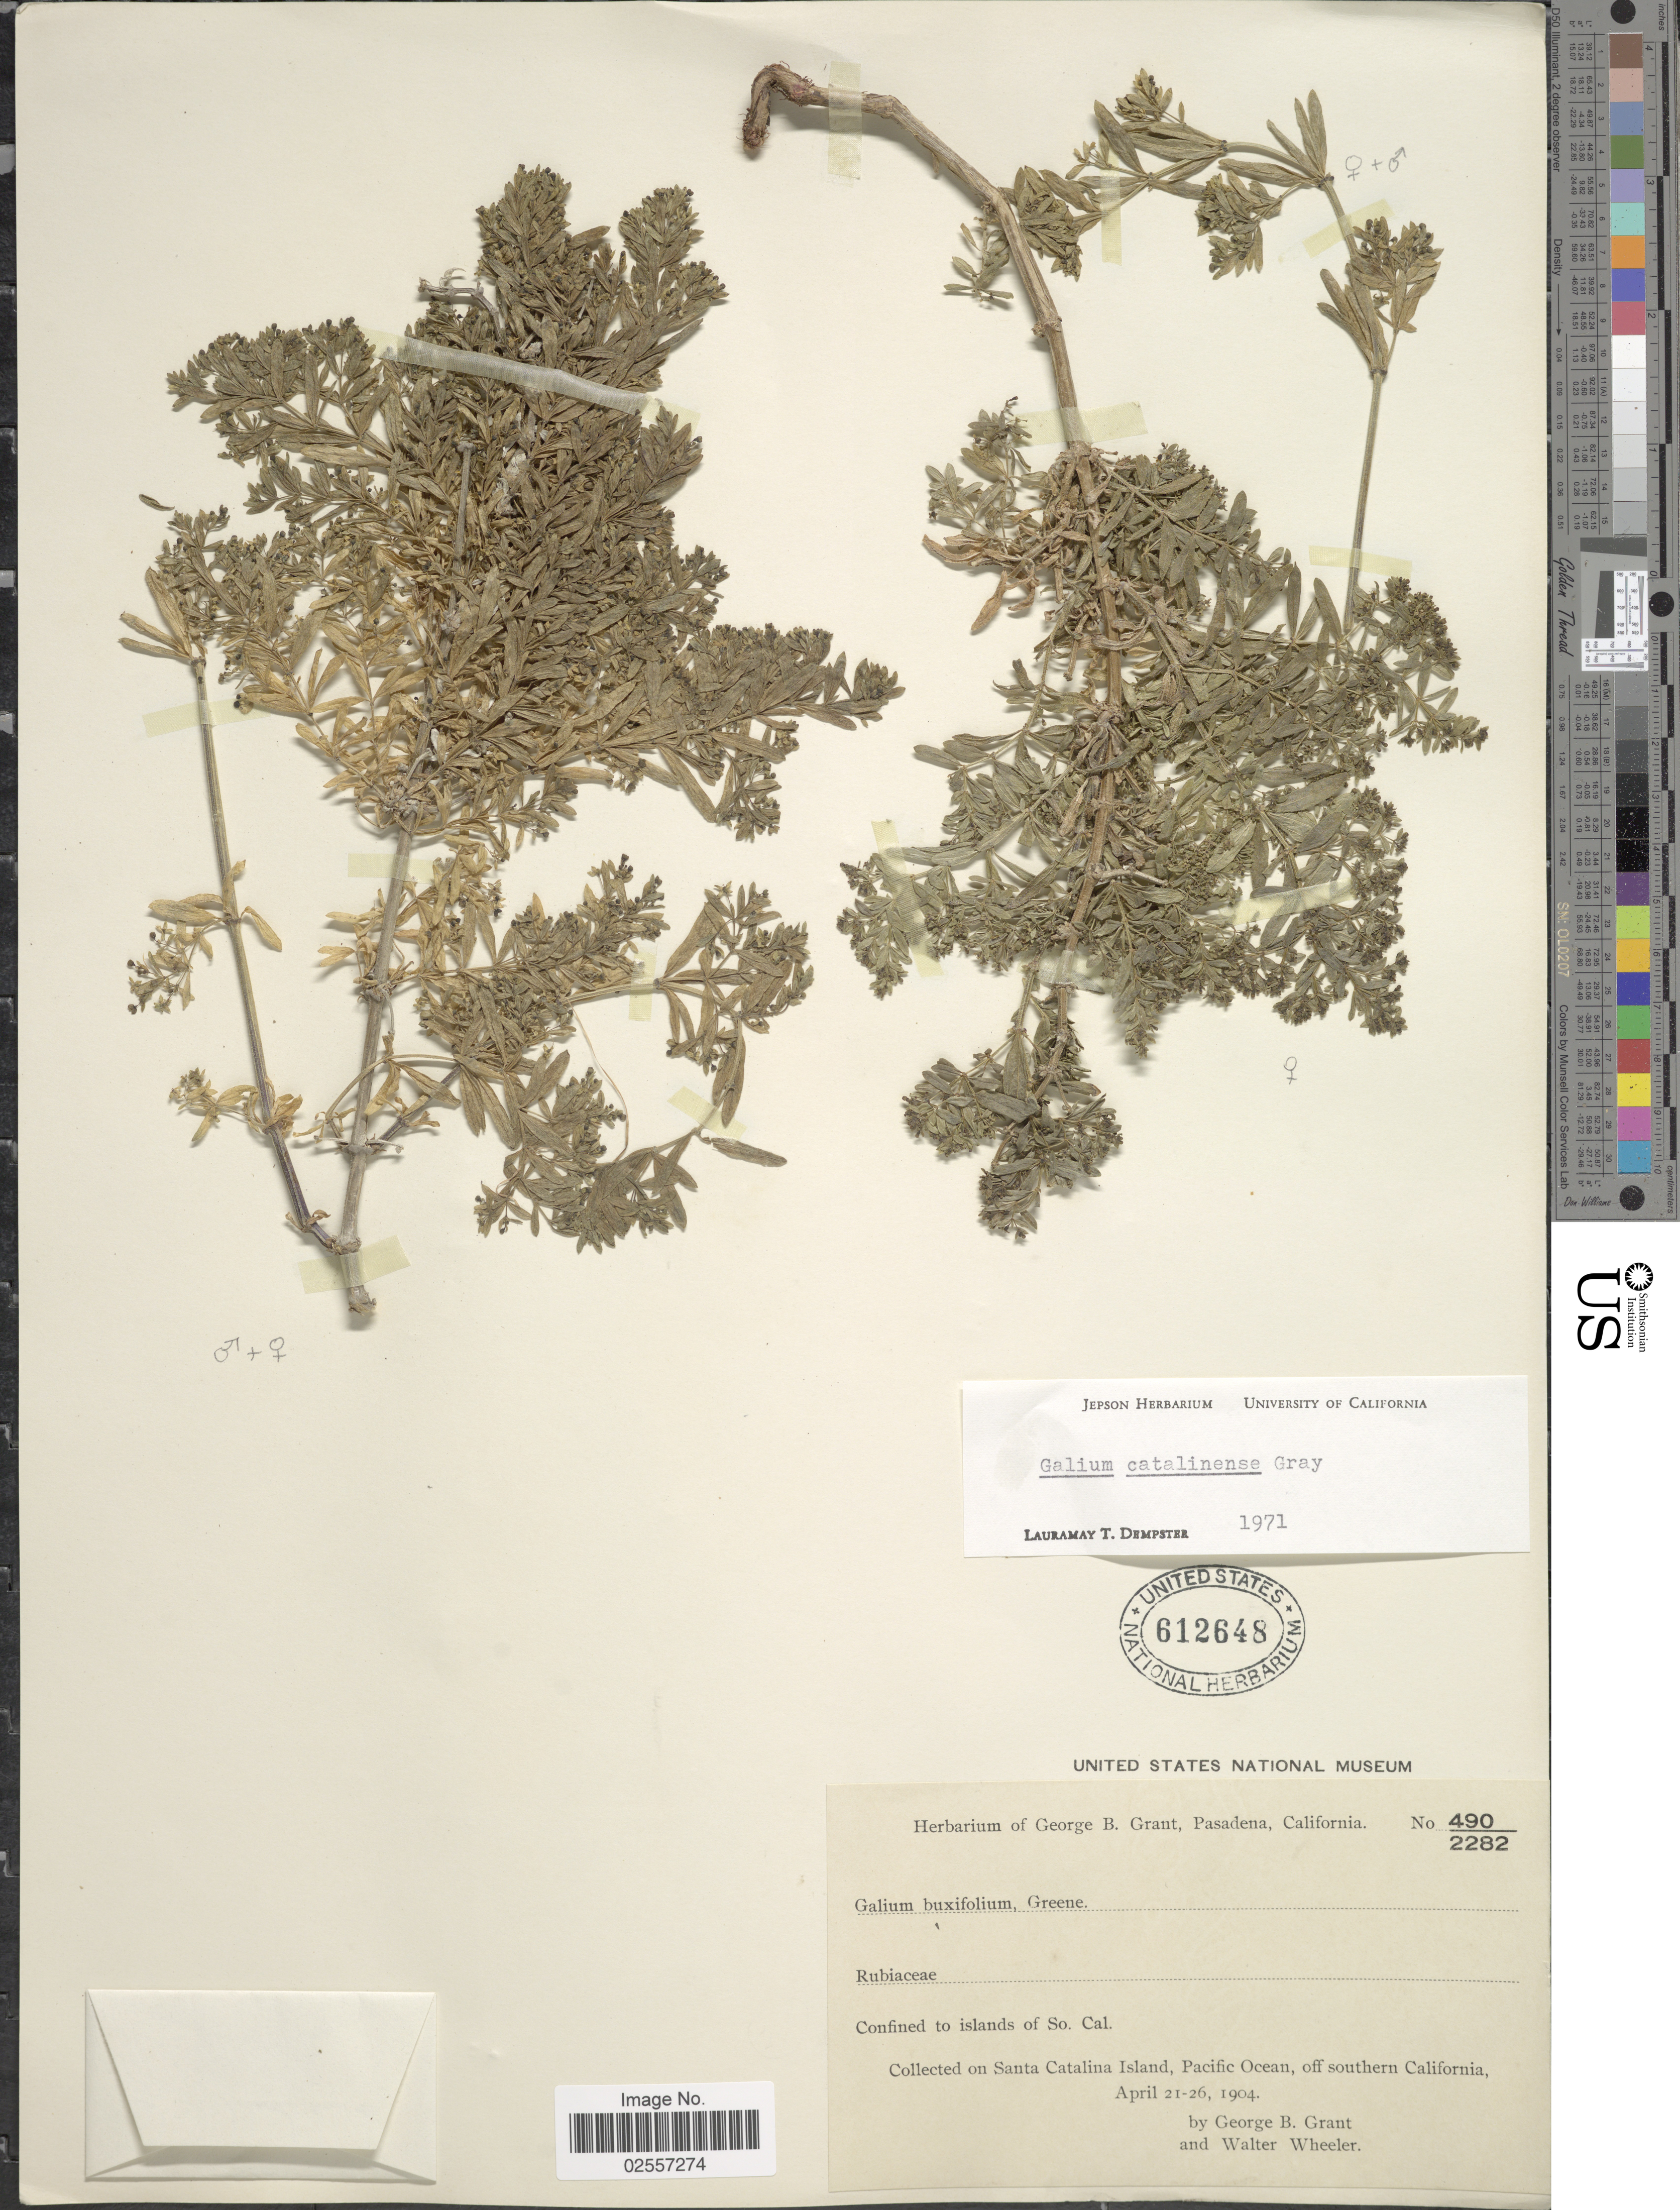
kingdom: Plantae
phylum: Tracheophyta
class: Magnoliopsida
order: Gentianales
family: Rubiaceae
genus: Galium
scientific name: Galium catalinense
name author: A. Gray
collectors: G. Grant & W. Wheeler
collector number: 490/2282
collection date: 1904-04-21/1904-04-26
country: United States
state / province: California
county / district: Los Angeles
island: Santa Catalina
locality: Santa Catalina Island, Pacific Ocean, off southern California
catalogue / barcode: US 612648